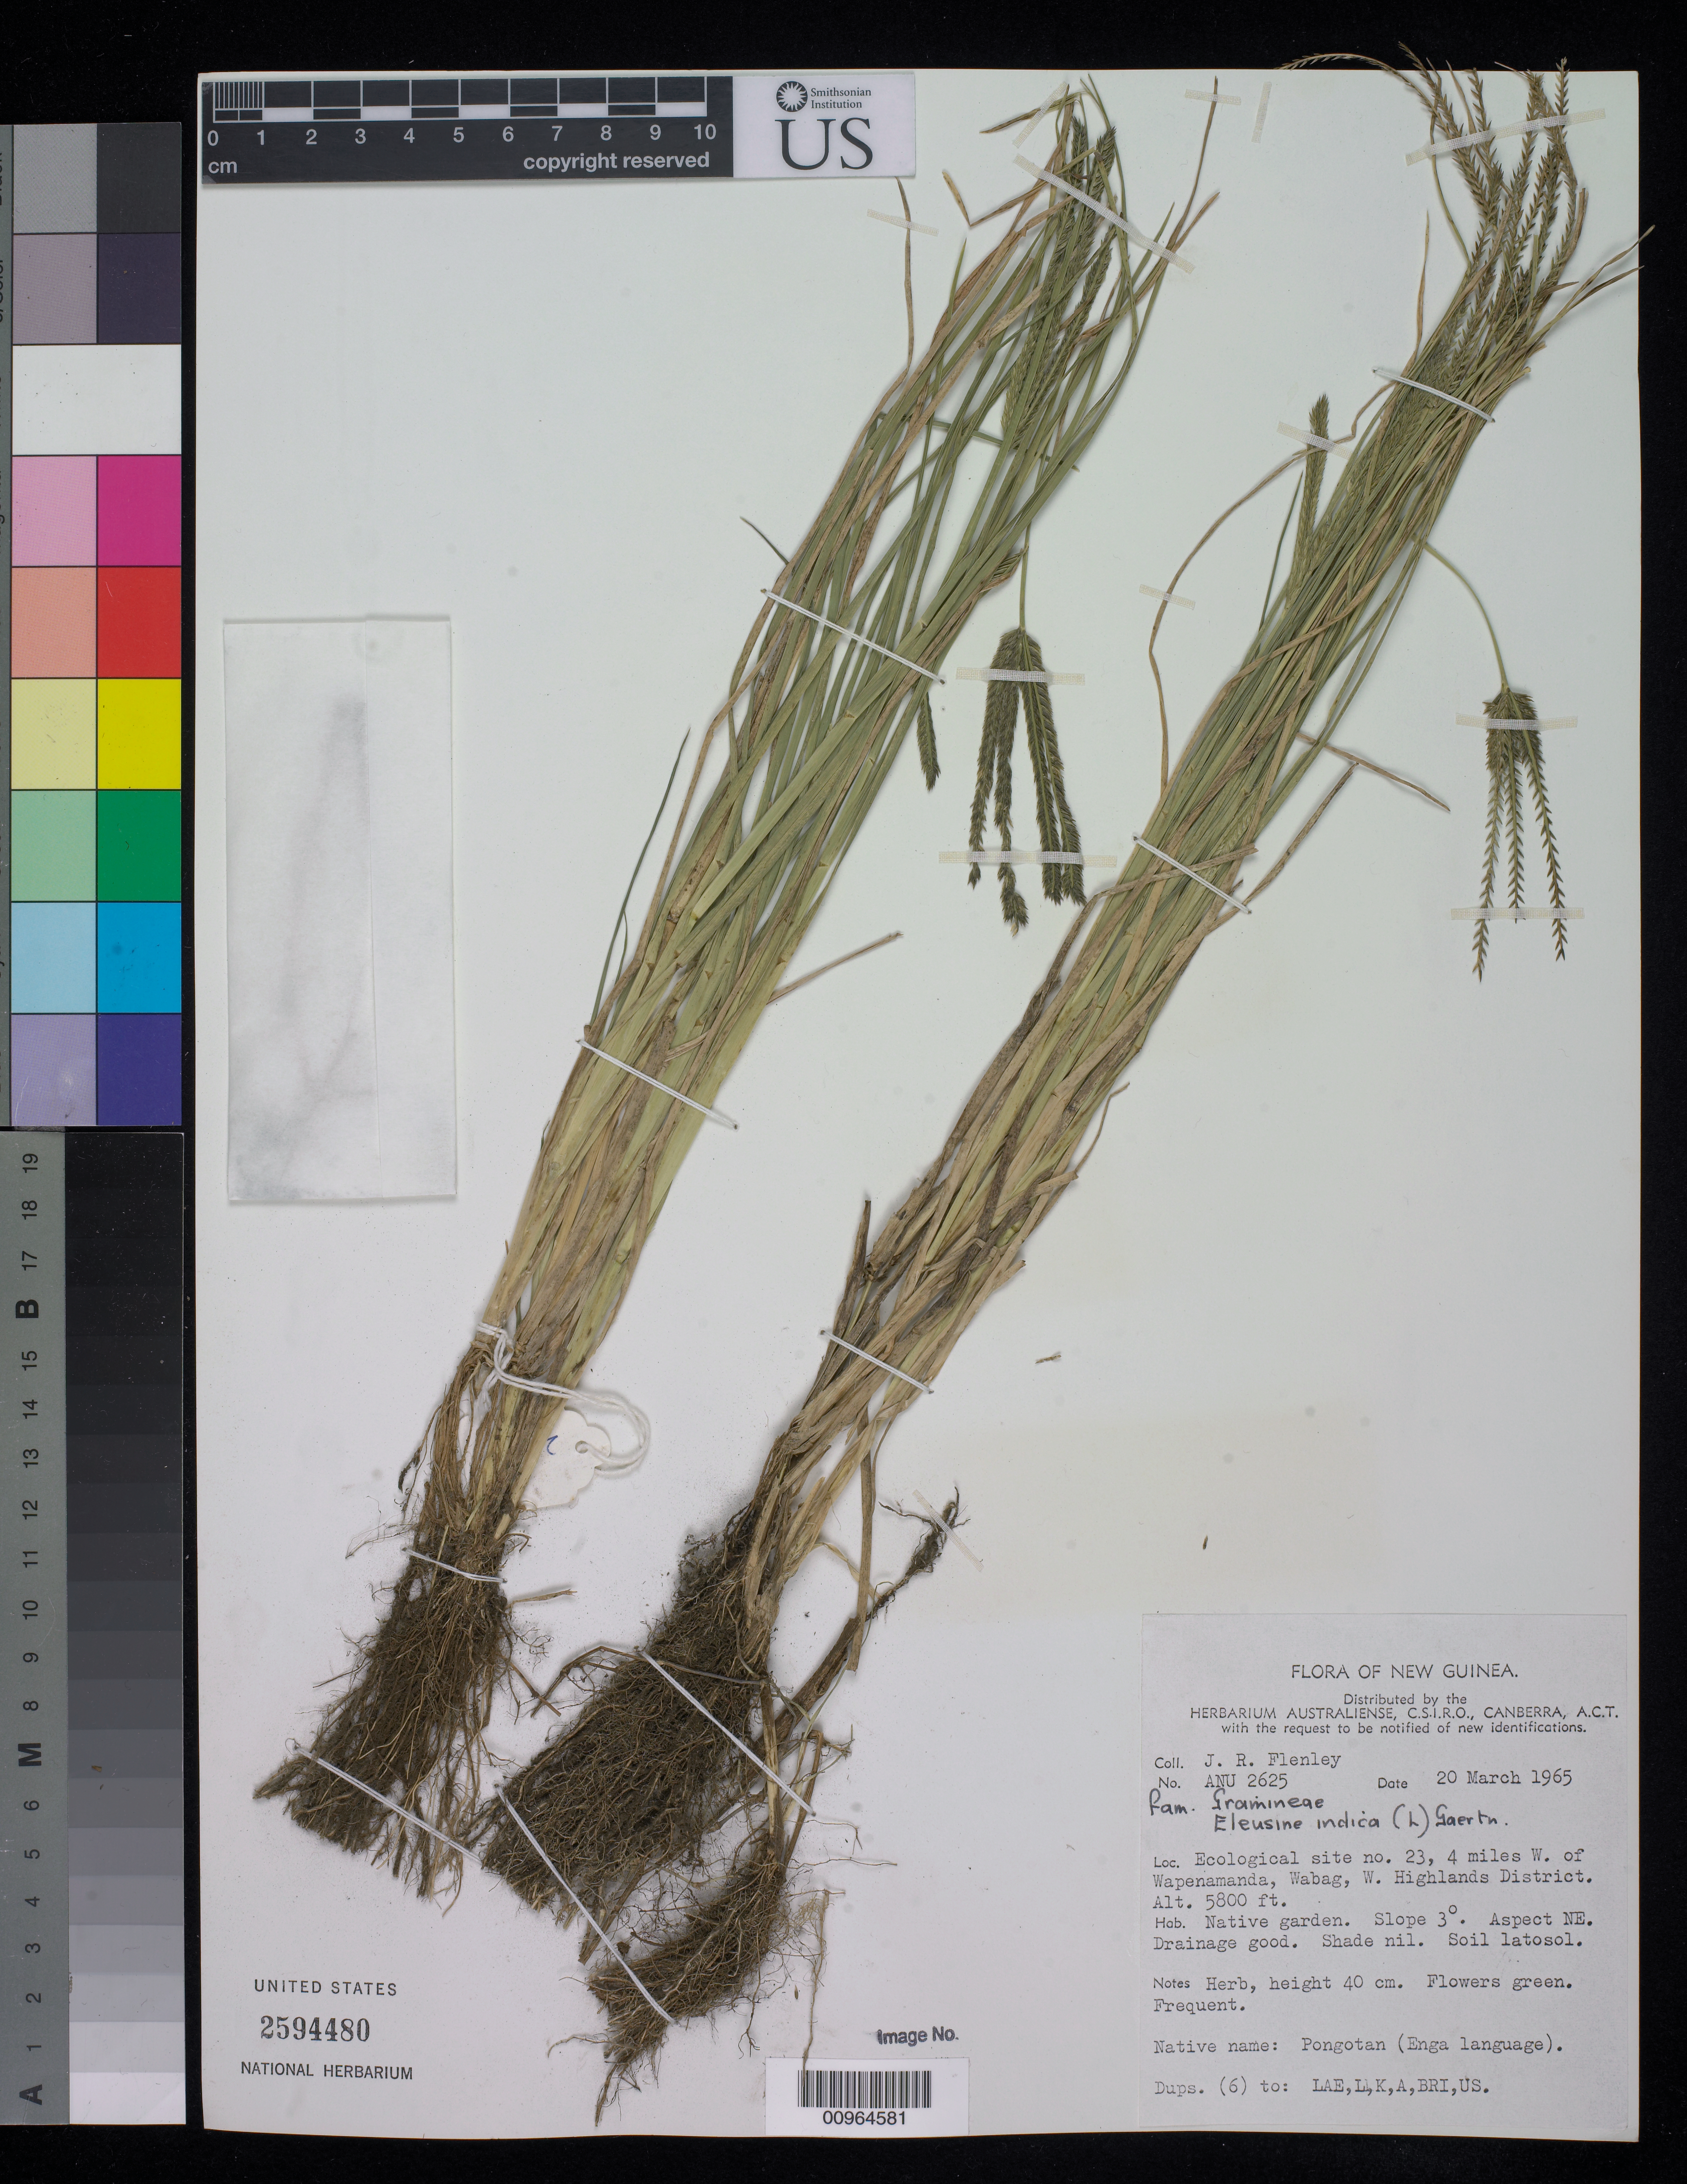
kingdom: Plantae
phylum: Tracheophyta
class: Liliopsida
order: Poales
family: Poaceae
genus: Eleusine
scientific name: Eleusine indica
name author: (L.) Gaertn.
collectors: J. Flenley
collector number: ANU 2625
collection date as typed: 20 Mar 1965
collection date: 1965-03-20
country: Papua New Guinea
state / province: Enga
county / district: Wabag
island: New Guinea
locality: Ecological site no. 23, 4 miles W. of Wapenamanda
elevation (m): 1768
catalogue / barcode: US 2594480